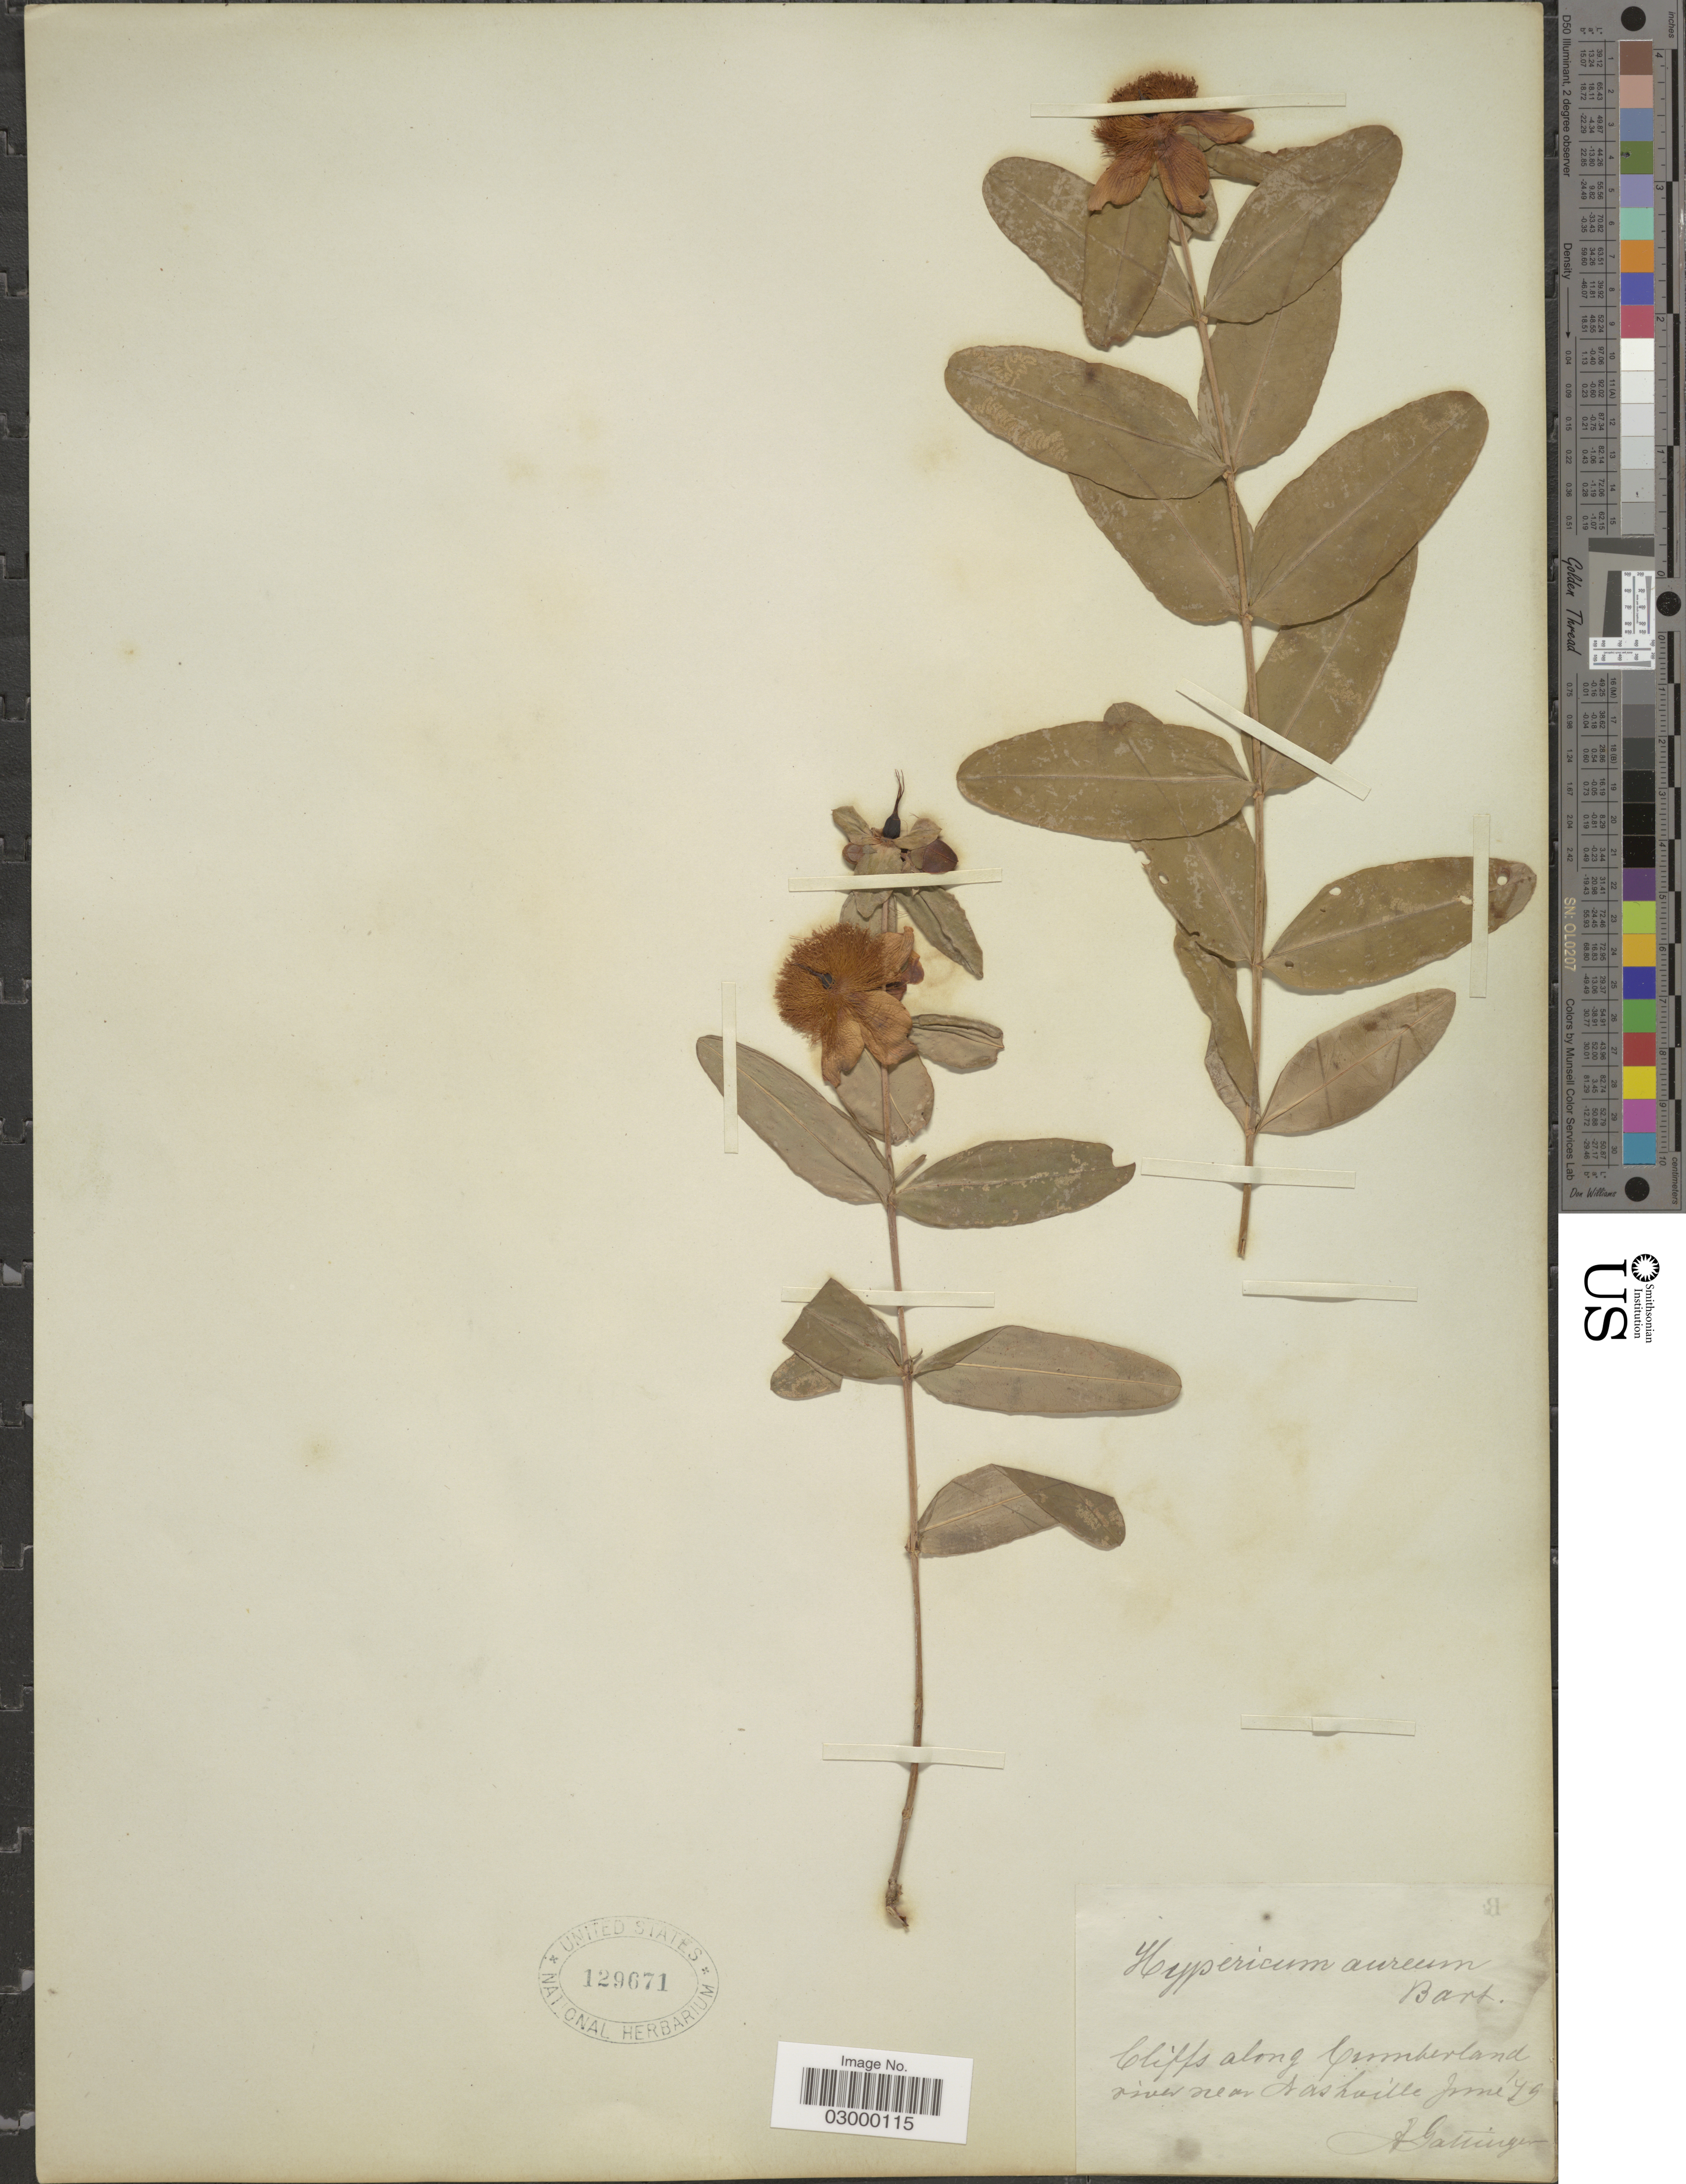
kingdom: Plantae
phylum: Tracheophyta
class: Magnoliopsida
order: Malpighiales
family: Hypericaceae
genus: Hypericum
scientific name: Hypericum aureum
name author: Lour.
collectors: A. Gattinger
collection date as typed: Transcribed d/m/y: /6/79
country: United States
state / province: Tennessee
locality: Cliffs along Cumberland river near Nashville.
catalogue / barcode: US 129671